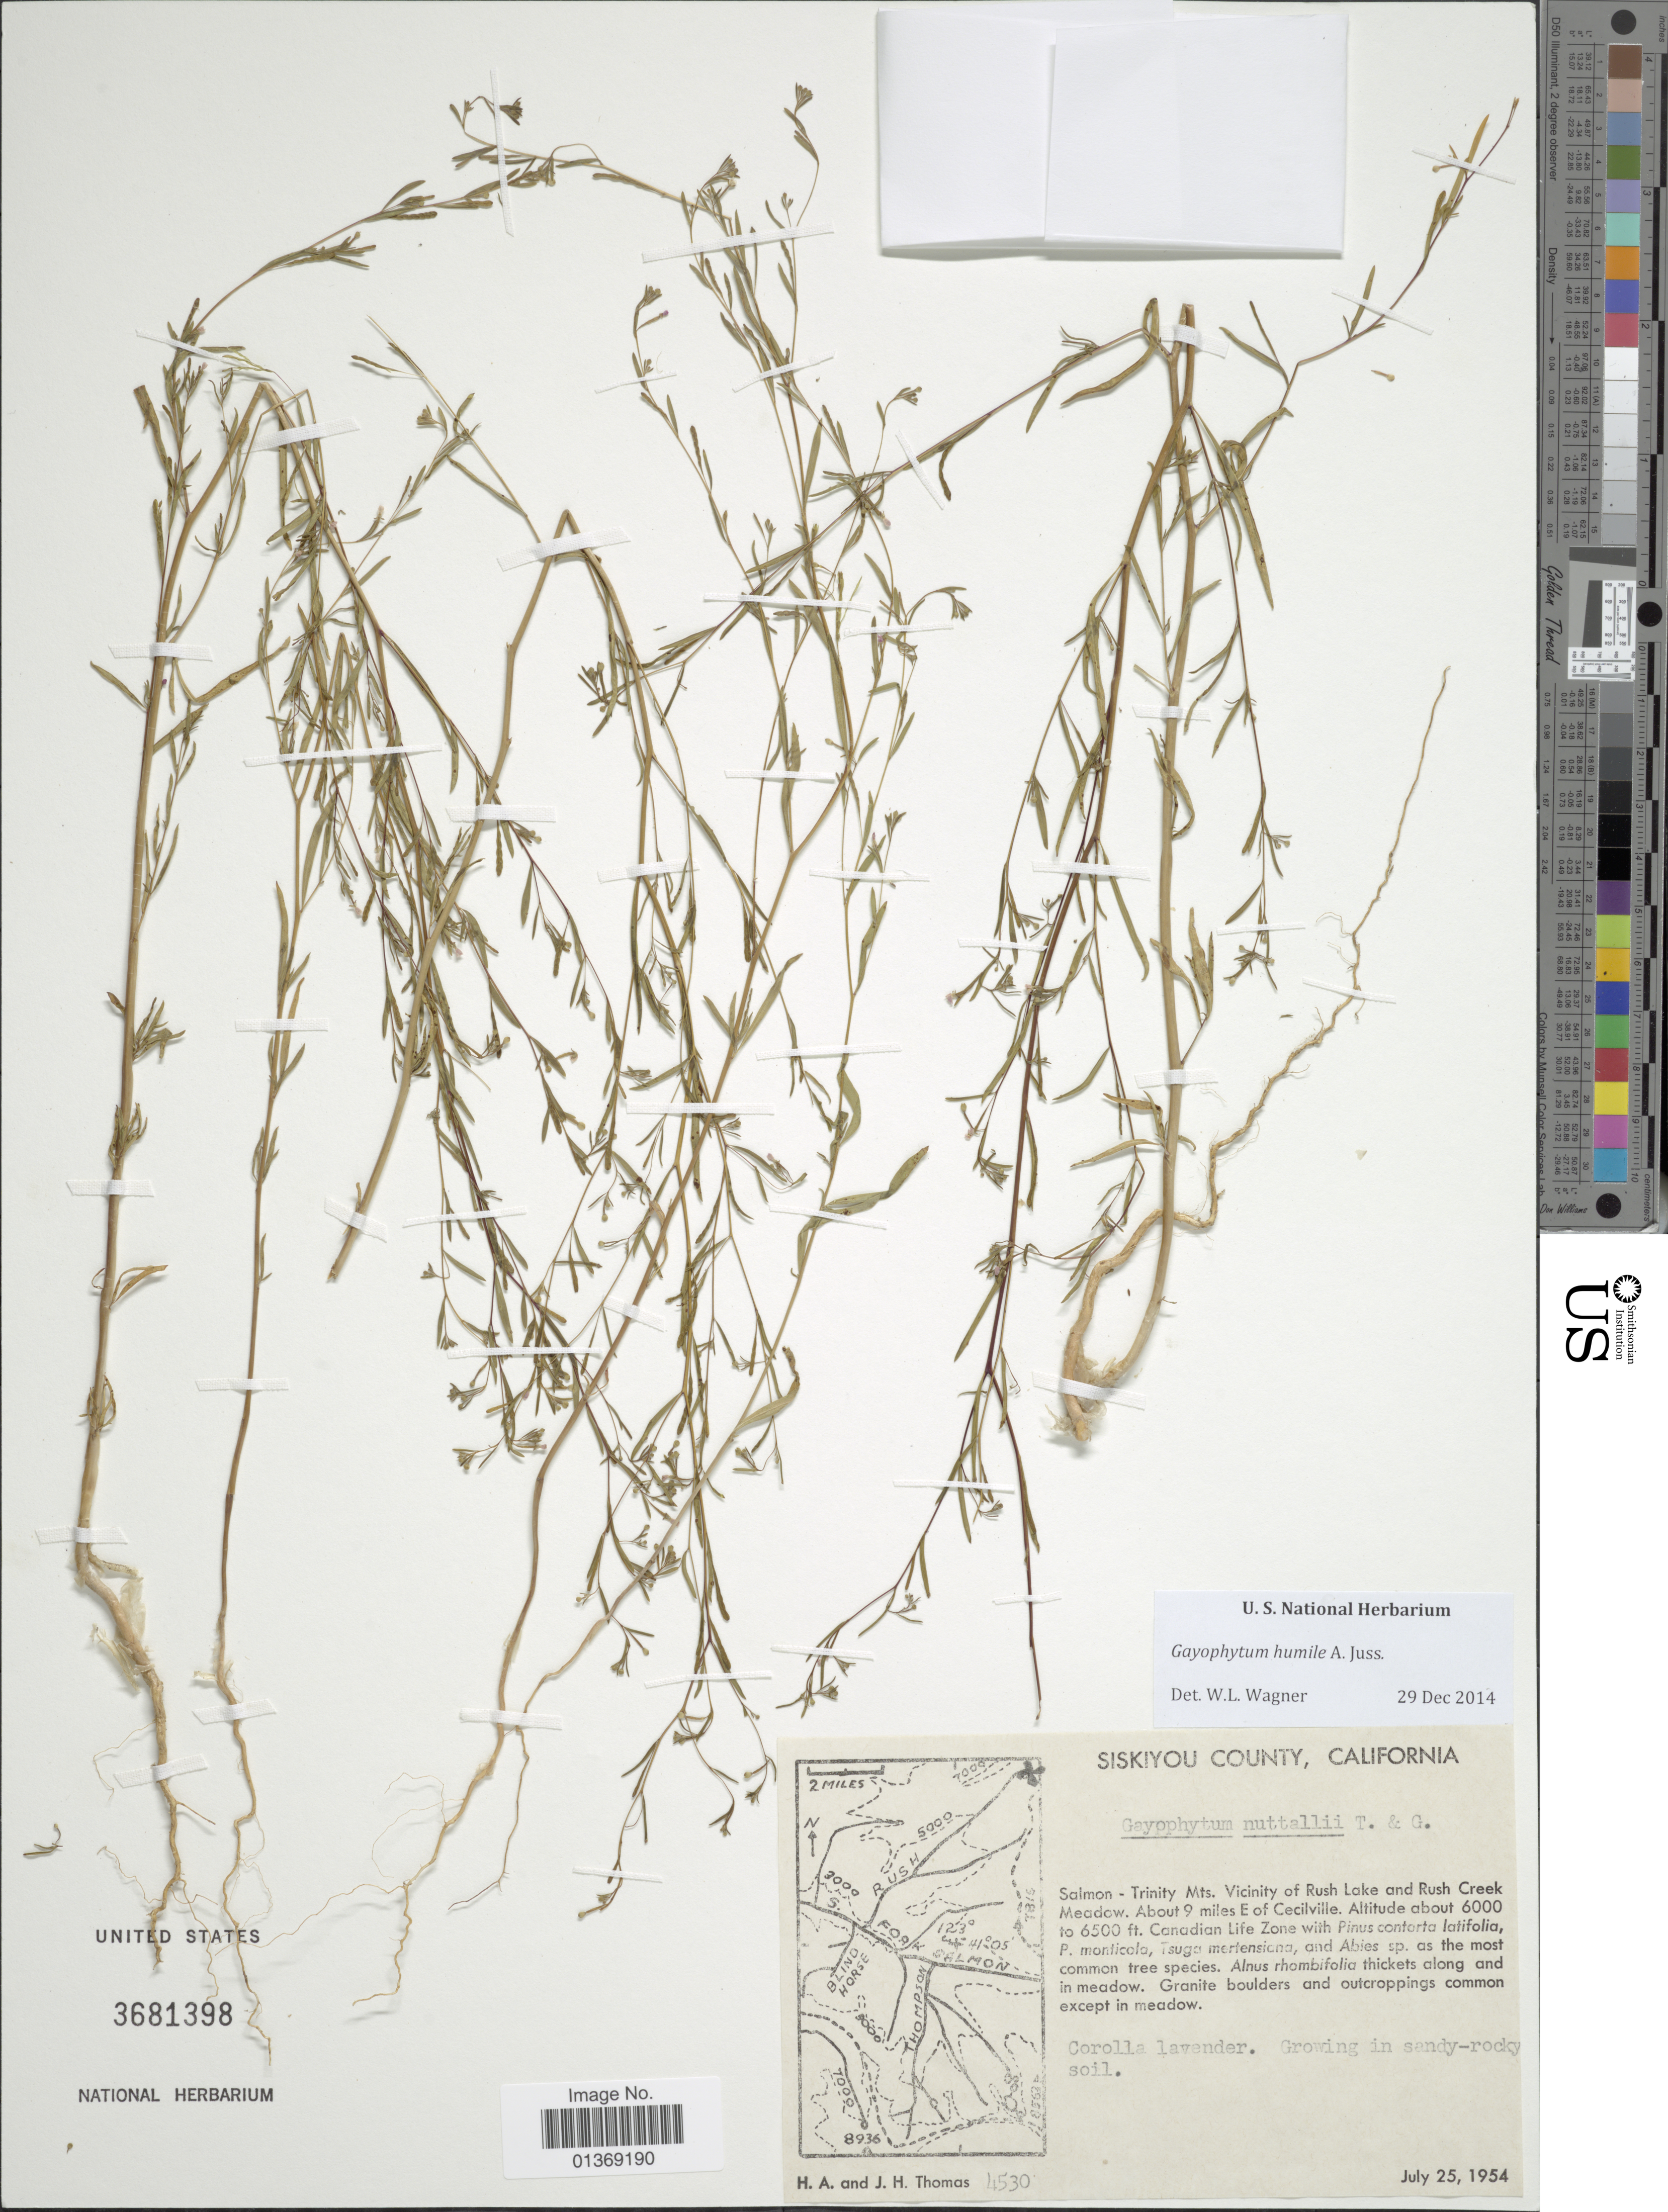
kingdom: Plantae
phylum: Tracheophyta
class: Magnoliopsida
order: Myrtales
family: Onagraceae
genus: Gayophytum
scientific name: Gayophytum diffusum subsp. parviflorum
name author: F. H. Lewis & Szweyk.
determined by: Wagner, W. L., (BOT), Smithsonian Institution - National Museum of Natural History (UNITED STATES)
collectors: H. Thomas & J. H. Thomas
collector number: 4530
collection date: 1954-07-25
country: United States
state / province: California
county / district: Siskiyou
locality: Siskiyou County, Salmon - Trinity Mts. Vicinity of Rush Lake and Rush Creek Meadow. About 9 miles E of Cecilville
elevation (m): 1829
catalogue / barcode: US 3681398